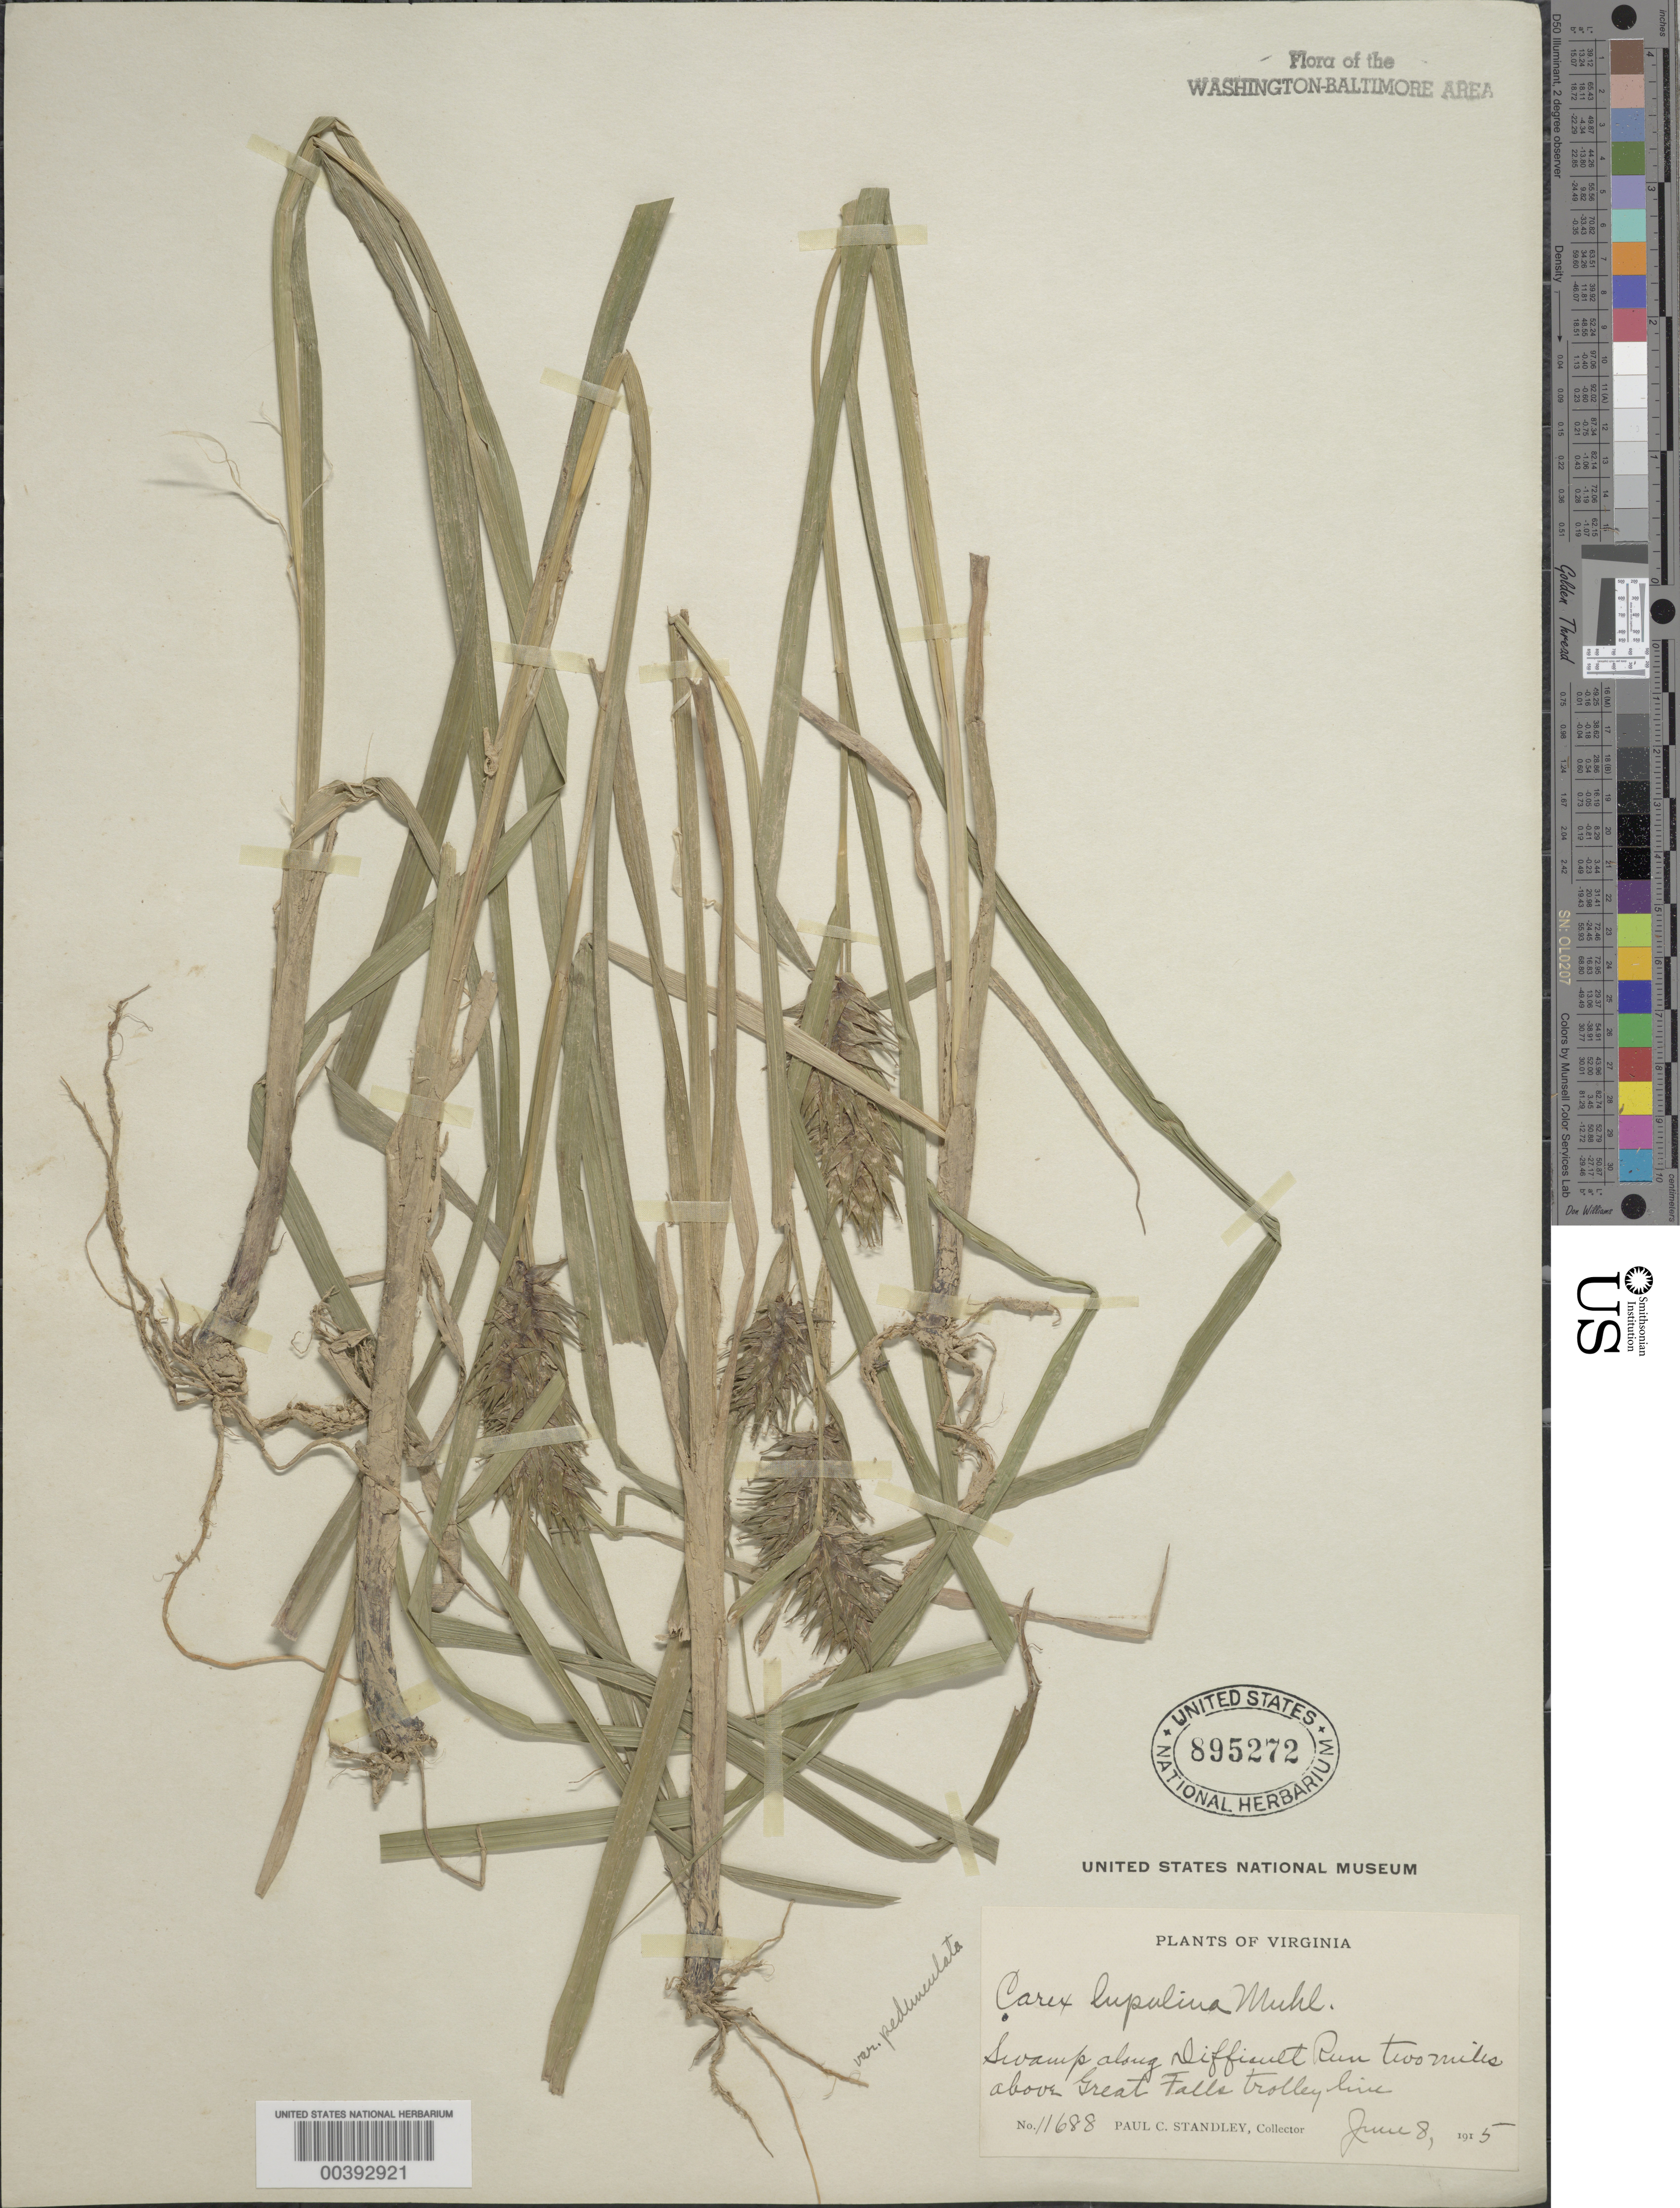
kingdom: Plantae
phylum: Tracheophyta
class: Liliopsida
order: Poales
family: Cyperaceae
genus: Carex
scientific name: Carex lupulina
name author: Muhl. ex Willd.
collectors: P. C. Standley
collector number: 11688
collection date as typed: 08 Jun 1915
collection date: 1915-06-08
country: United States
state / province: Virginia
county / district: Fairfax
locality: Difficult Run, above Great Falls Trolley Line C. & O. Canal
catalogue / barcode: US 895272